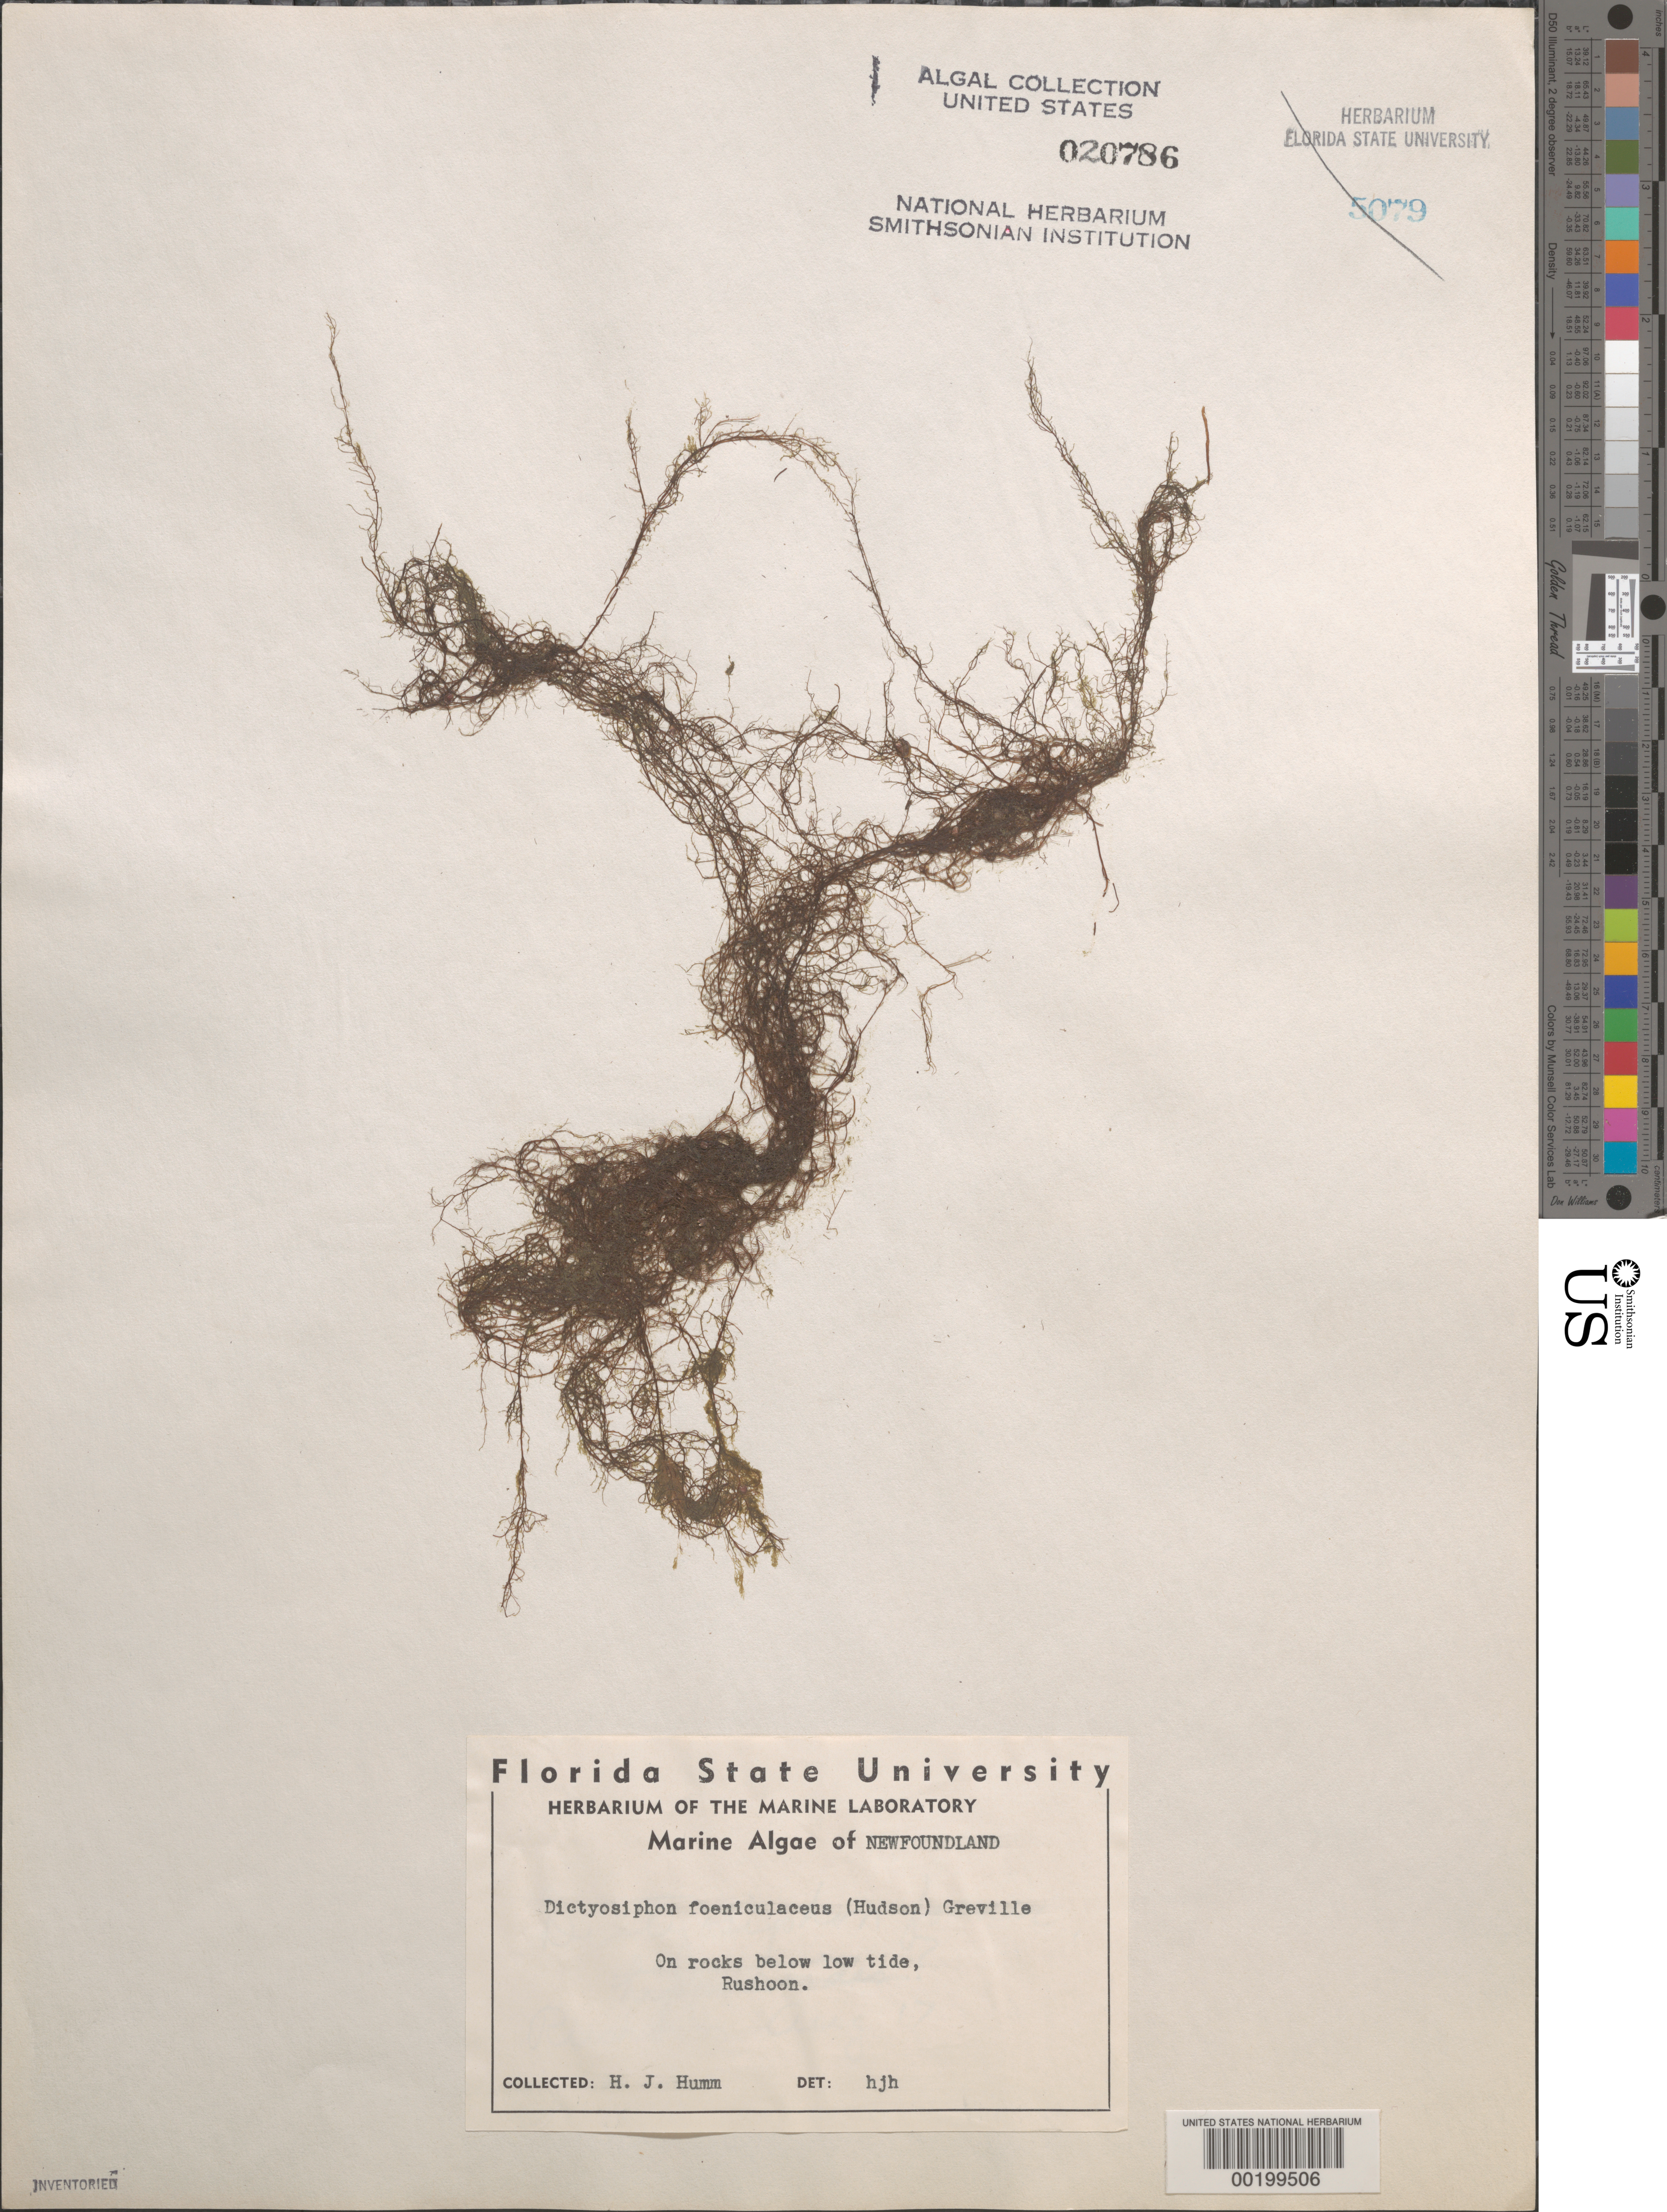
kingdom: Chromista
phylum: Ochrophyta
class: Phaeophyceae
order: Dictyosiphonales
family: Dictyosiphonaceae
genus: Dictyosiphon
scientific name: Dictyosiphon foeniculaceus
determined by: Humm, Harold J.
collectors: H. J. Humm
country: Canada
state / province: Newfoundland and Labrador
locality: Rushoon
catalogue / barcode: US 20786